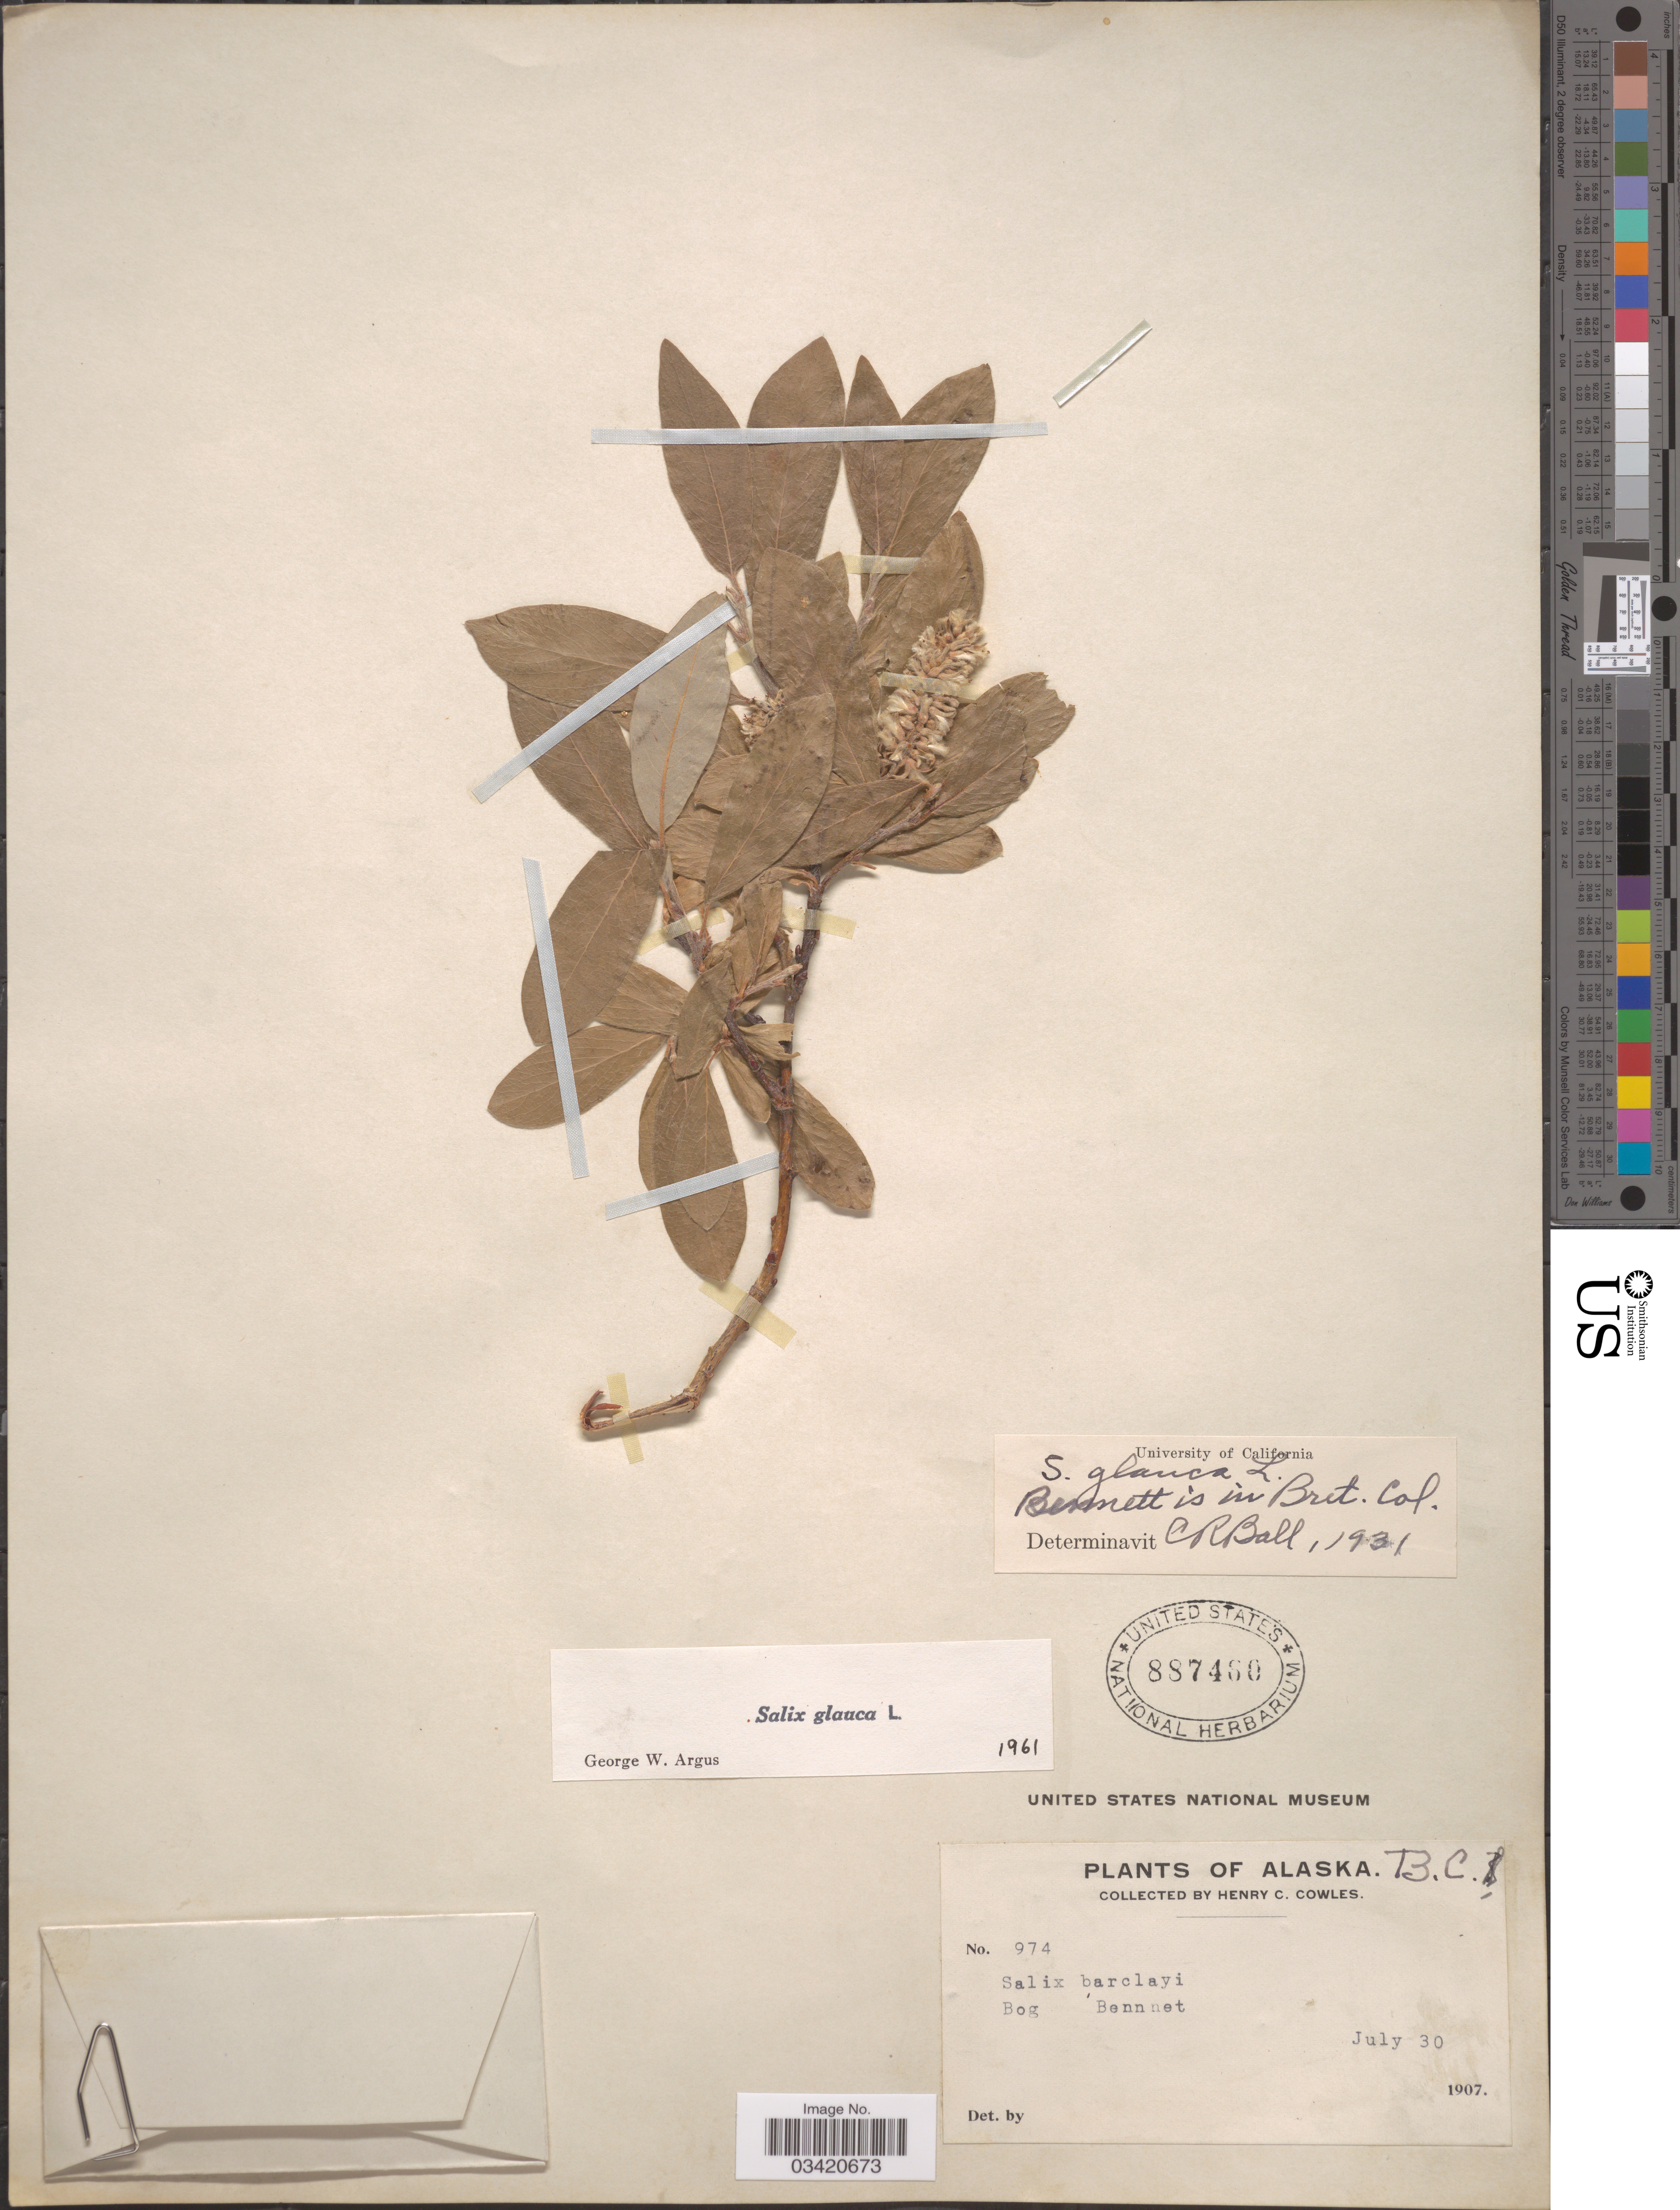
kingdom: Plantae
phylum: Tracheophyta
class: Magnoliopsida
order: Malpighiales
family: Salicaceae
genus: Salix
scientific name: Salix glauca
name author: L.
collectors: H. Cowles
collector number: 974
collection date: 1907-07-30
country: United States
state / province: Alaska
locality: Bog Bennet.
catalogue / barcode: US 887460